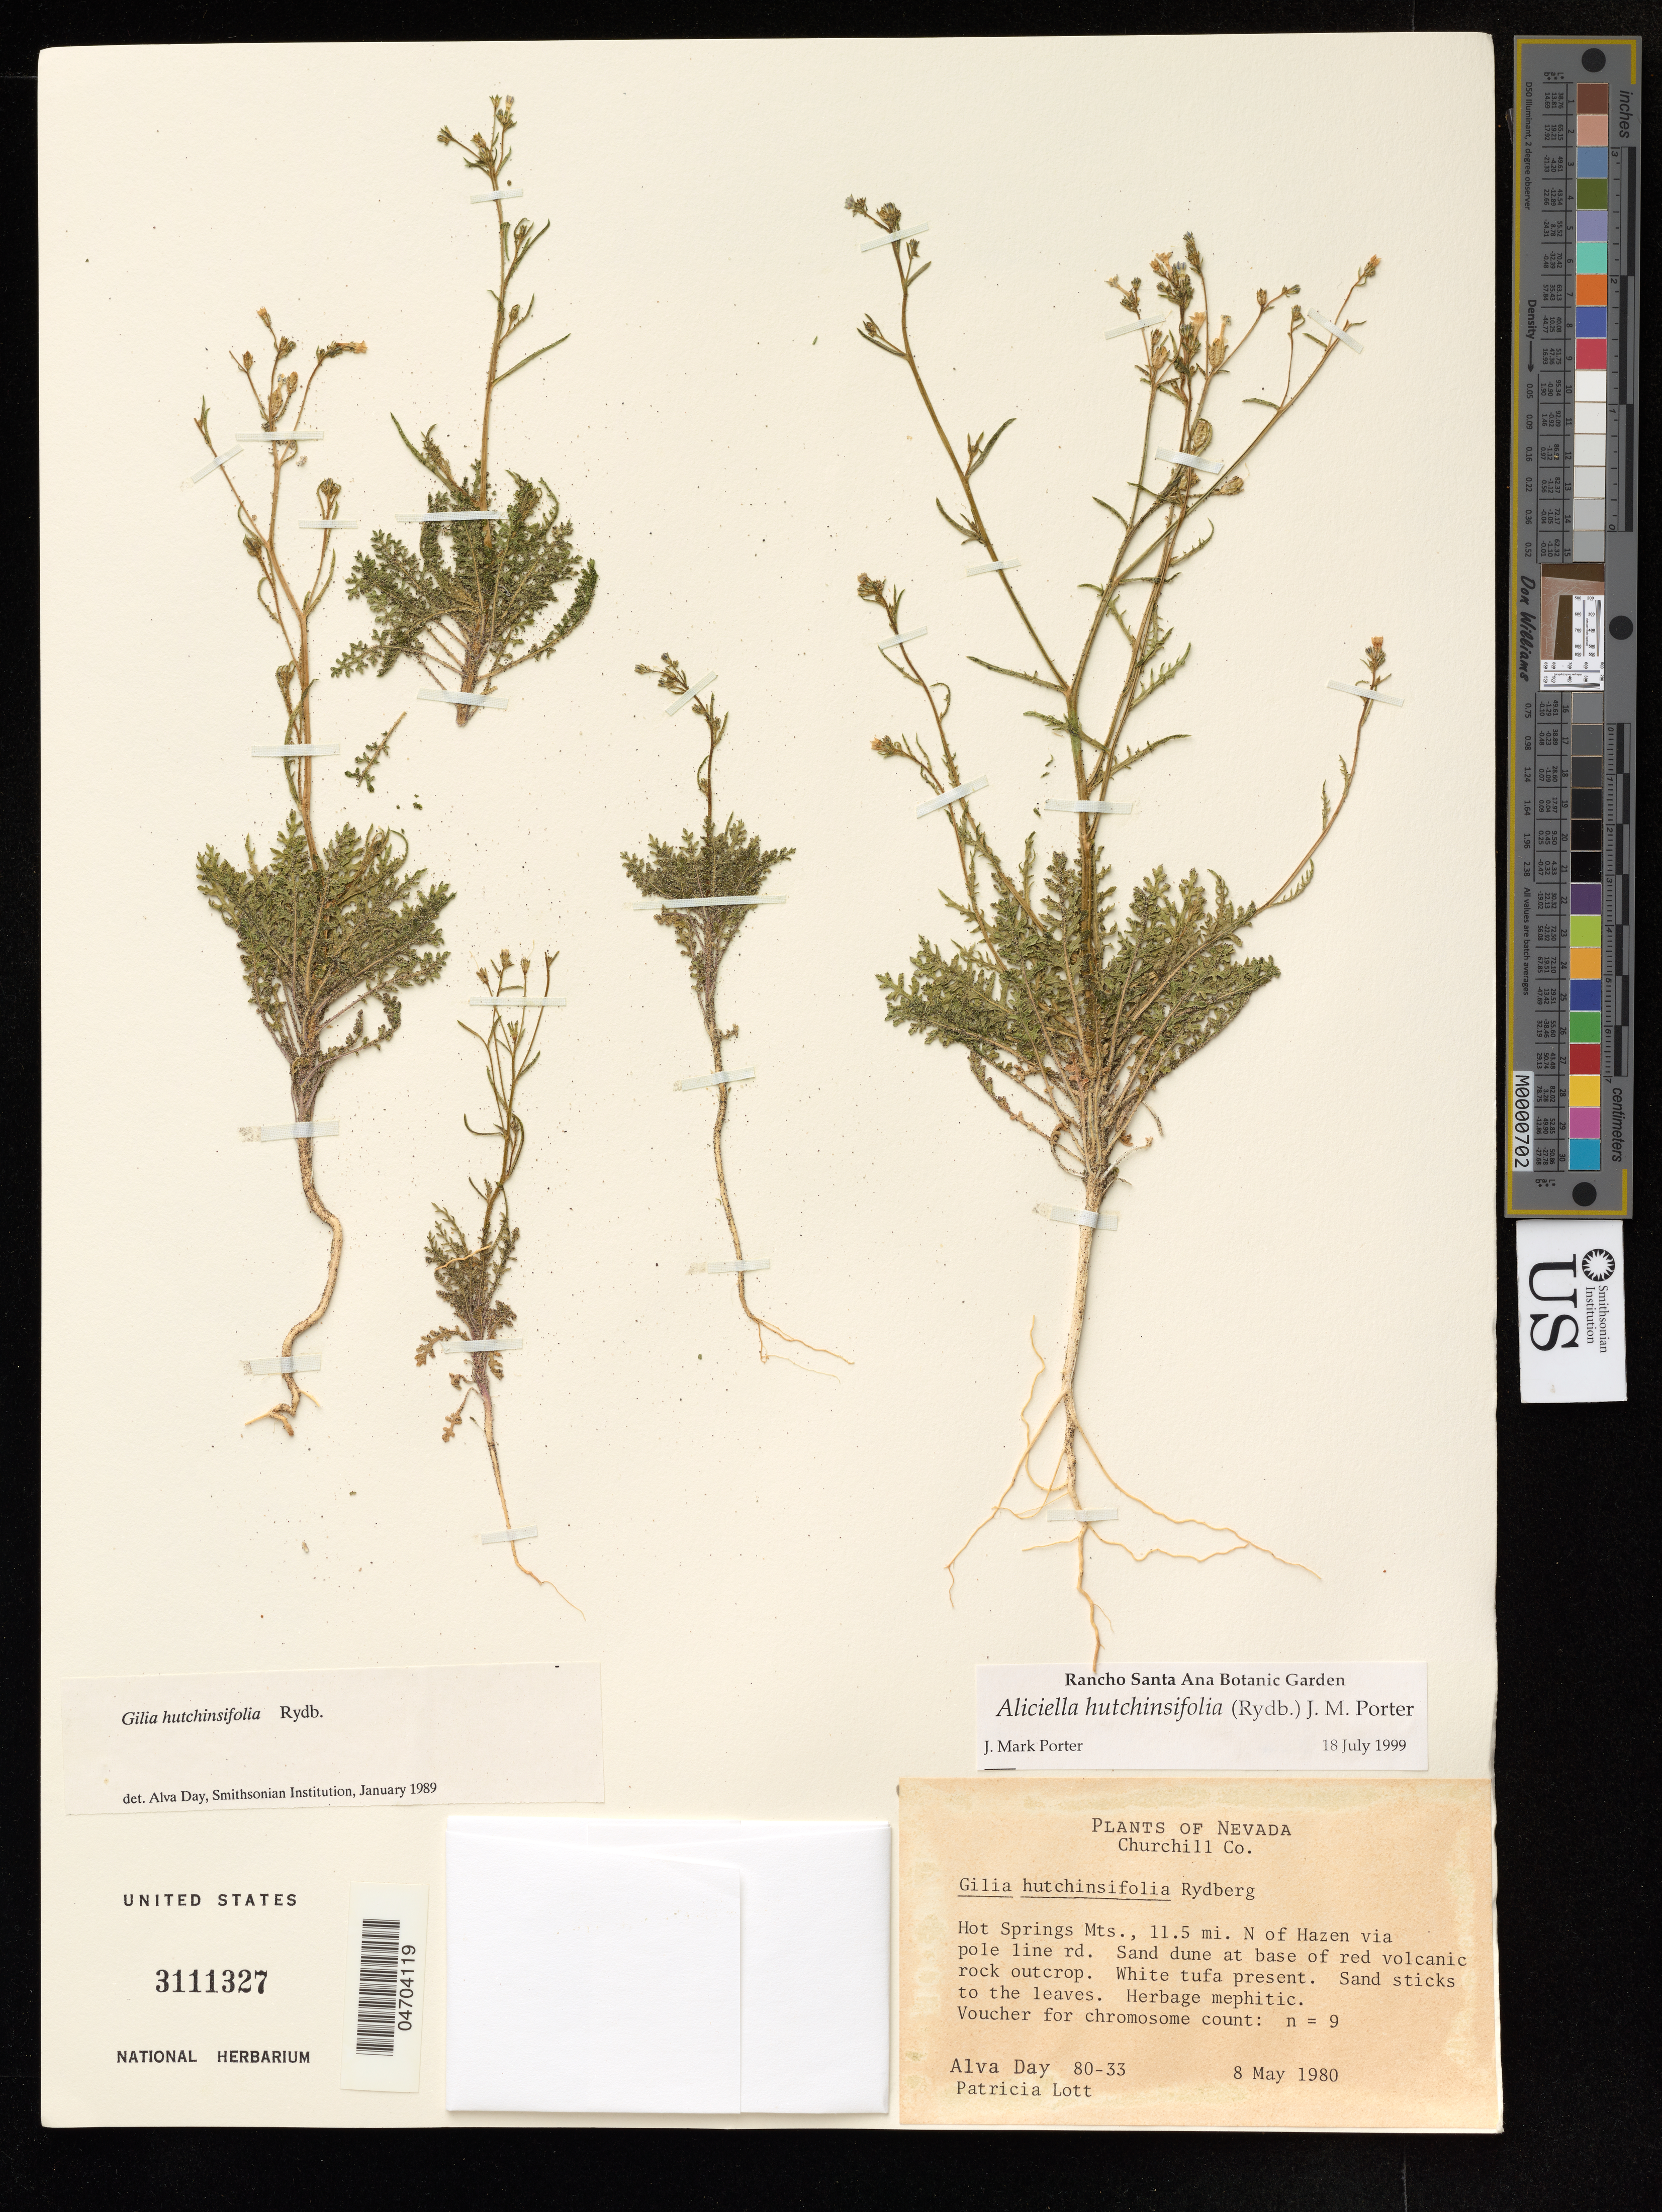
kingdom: Plantae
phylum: Tracheophyta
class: Magnoliopsida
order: Ericales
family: Polemoniaceae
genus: Gilia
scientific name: Gilia hutchinsifolia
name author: Rydb.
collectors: A. Day & P. Lott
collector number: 80-33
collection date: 1980-05-08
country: United States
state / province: Nevada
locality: Churchill Co. Hot Springs Mts., 11.5 mi. N of Hazen via pole line rd.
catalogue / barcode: US 3111327